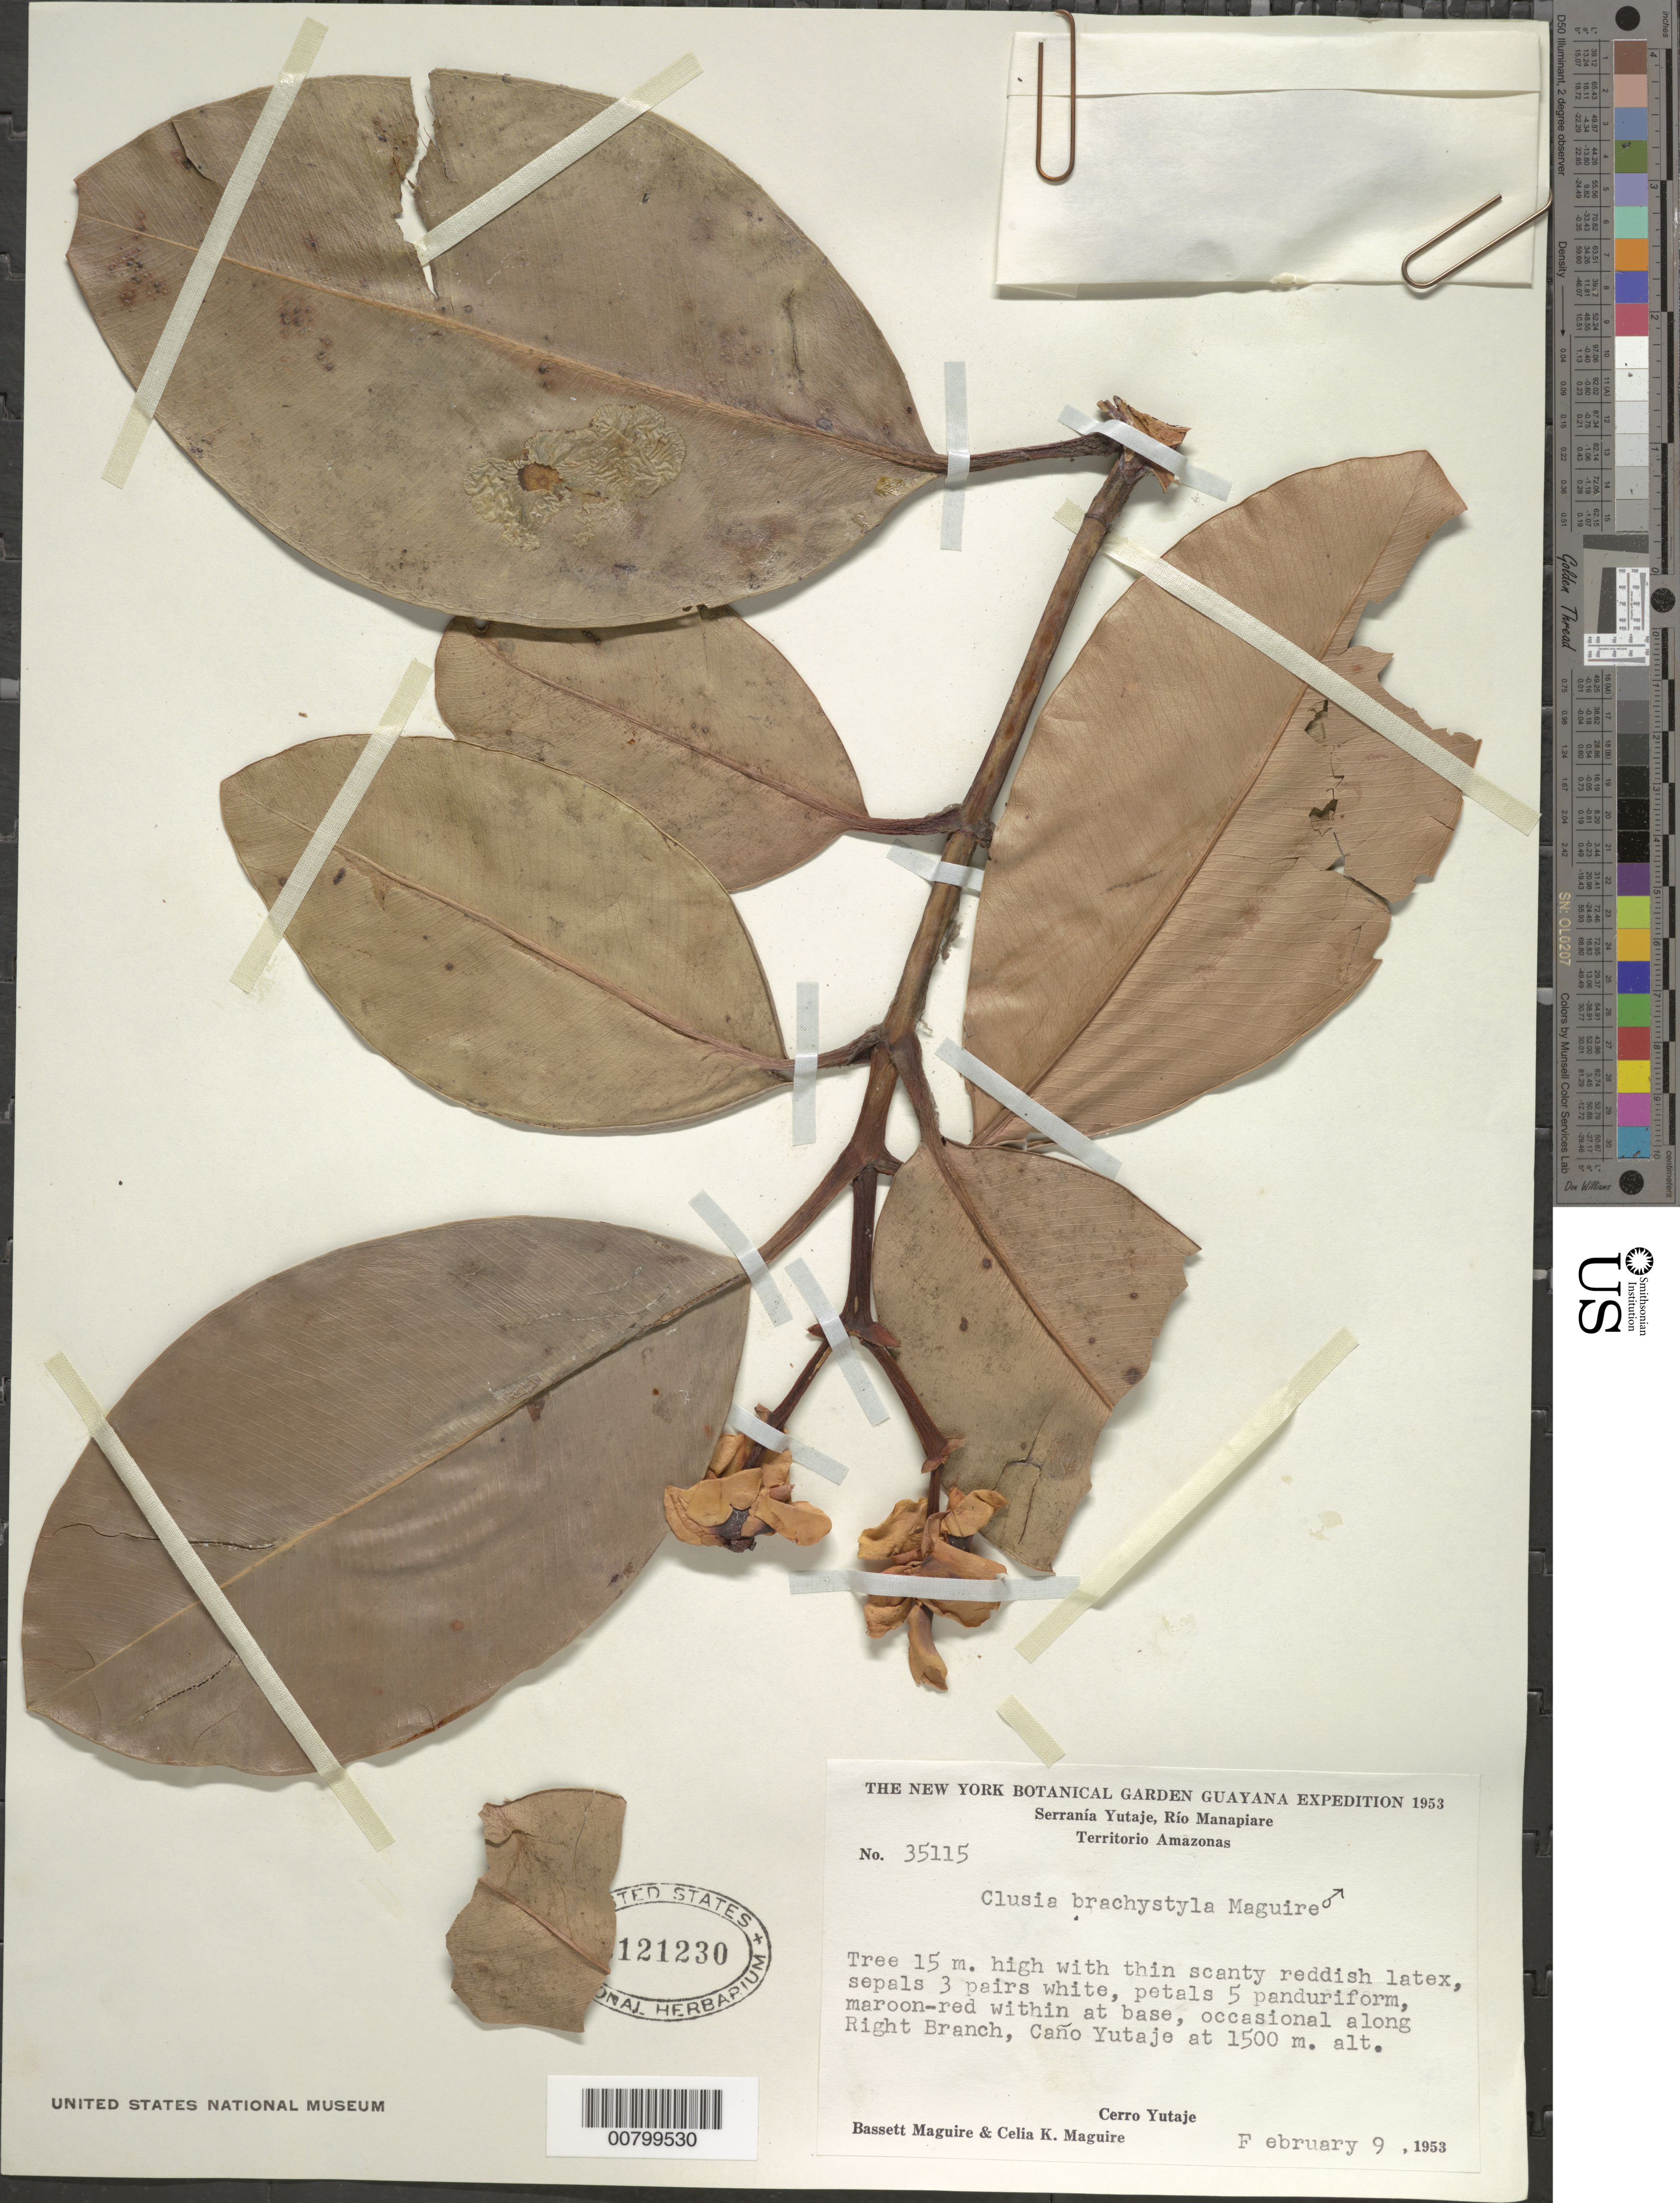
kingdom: Plantae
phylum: Tracheophyta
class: Magnoliopsida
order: Malpighiales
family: Clusiaceae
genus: Clusia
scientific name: Clusia brachystyla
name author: Maguire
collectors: B. Maguire & C. K. Maguire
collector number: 35115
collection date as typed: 9-Feb-53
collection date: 1953-02-09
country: Venezuela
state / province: Amazonas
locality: Serranía Yutajé, Río Manapiare, Cerro Yutajé, along right branch of Caño Yutajé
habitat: Along right branch of Caño Yutaje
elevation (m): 1500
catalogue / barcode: US 2121230